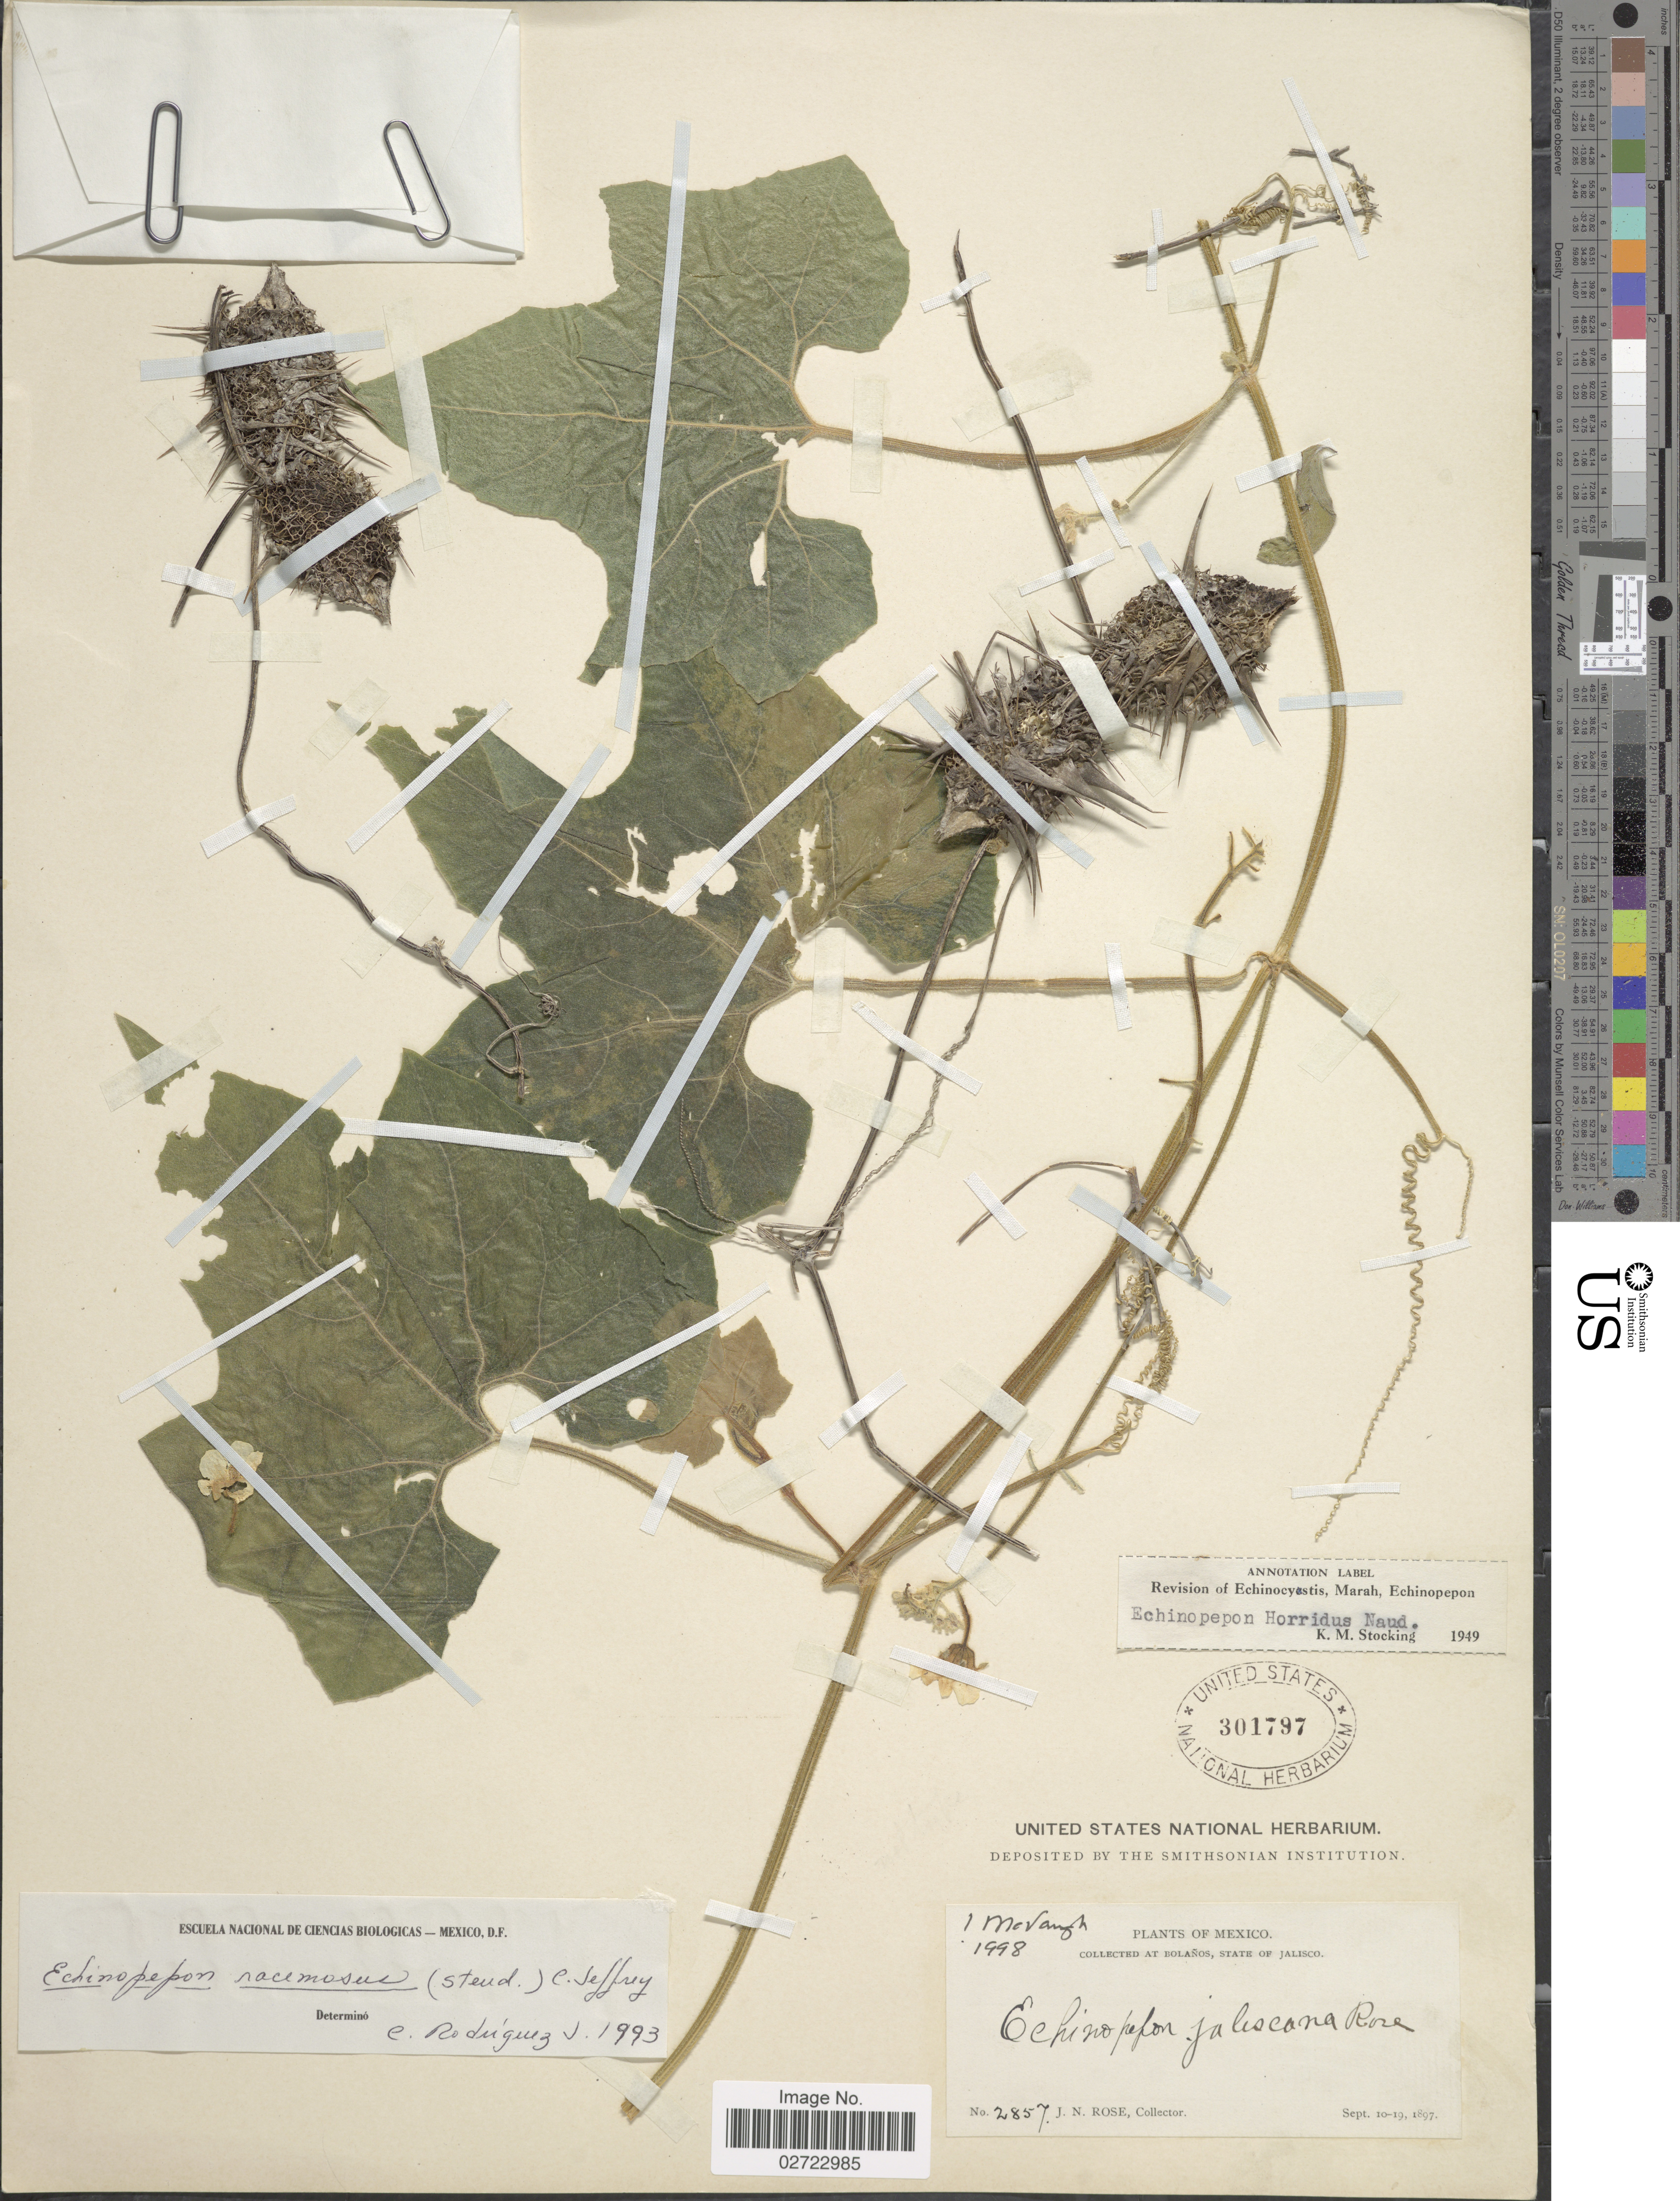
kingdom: Plantae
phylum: Tracheophyta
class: Magnoliopsida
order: Cucurbitales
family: Cucurbitaceae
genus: Echinopepon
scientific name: Echinopepon jaliscanus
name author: Rose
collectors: J. N. Rose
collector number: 2857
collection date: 1897-09-10/1897-09-19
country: Mexico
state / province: Jalisco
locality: At Balanos.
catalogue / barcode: US 301797